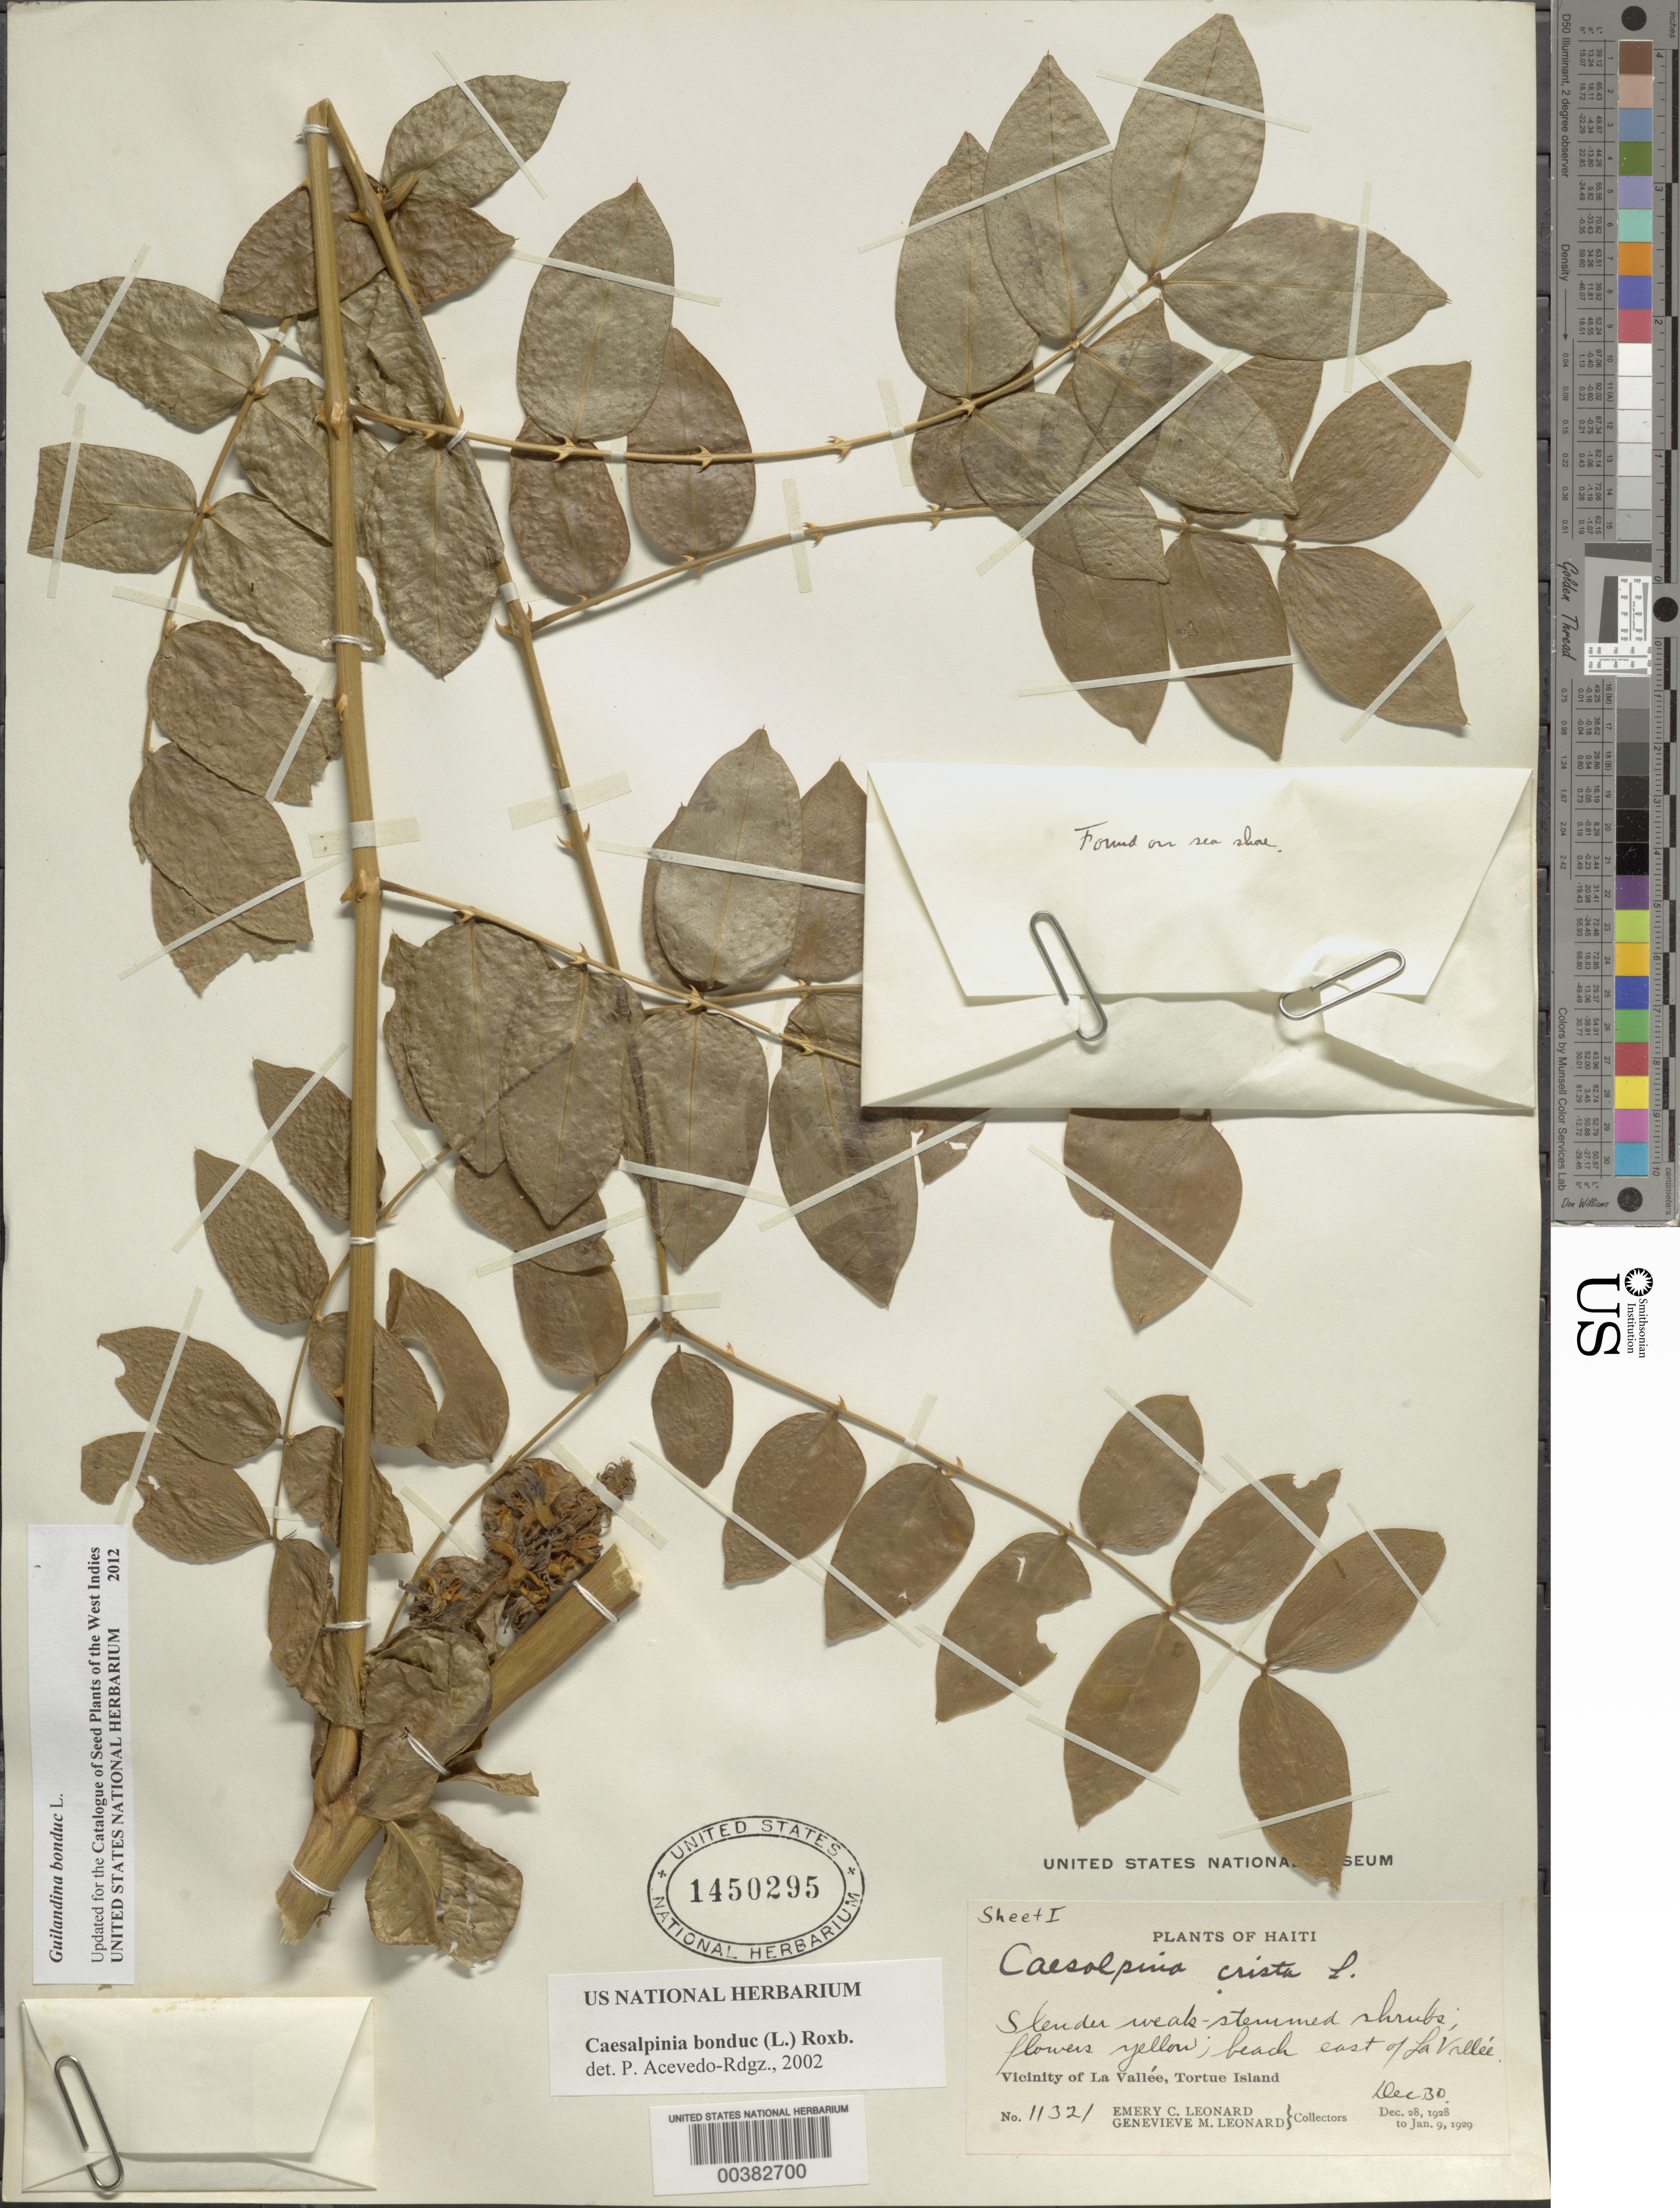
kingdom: Plantae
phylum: Tracheophyta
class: Magnoliopsida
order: Fabales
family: Fabaceae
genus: Guilandina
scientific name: Guilandina bonduc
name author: L.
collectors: E. C. Leonard & G. M. Leonard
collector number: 11321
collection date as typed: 30 Dec 1928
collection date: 1928-12-30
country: Haiti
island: Hispaniola Island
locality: Vicinity of la vallee, tortue i.; beach e of la valle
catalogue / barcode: US 1450295